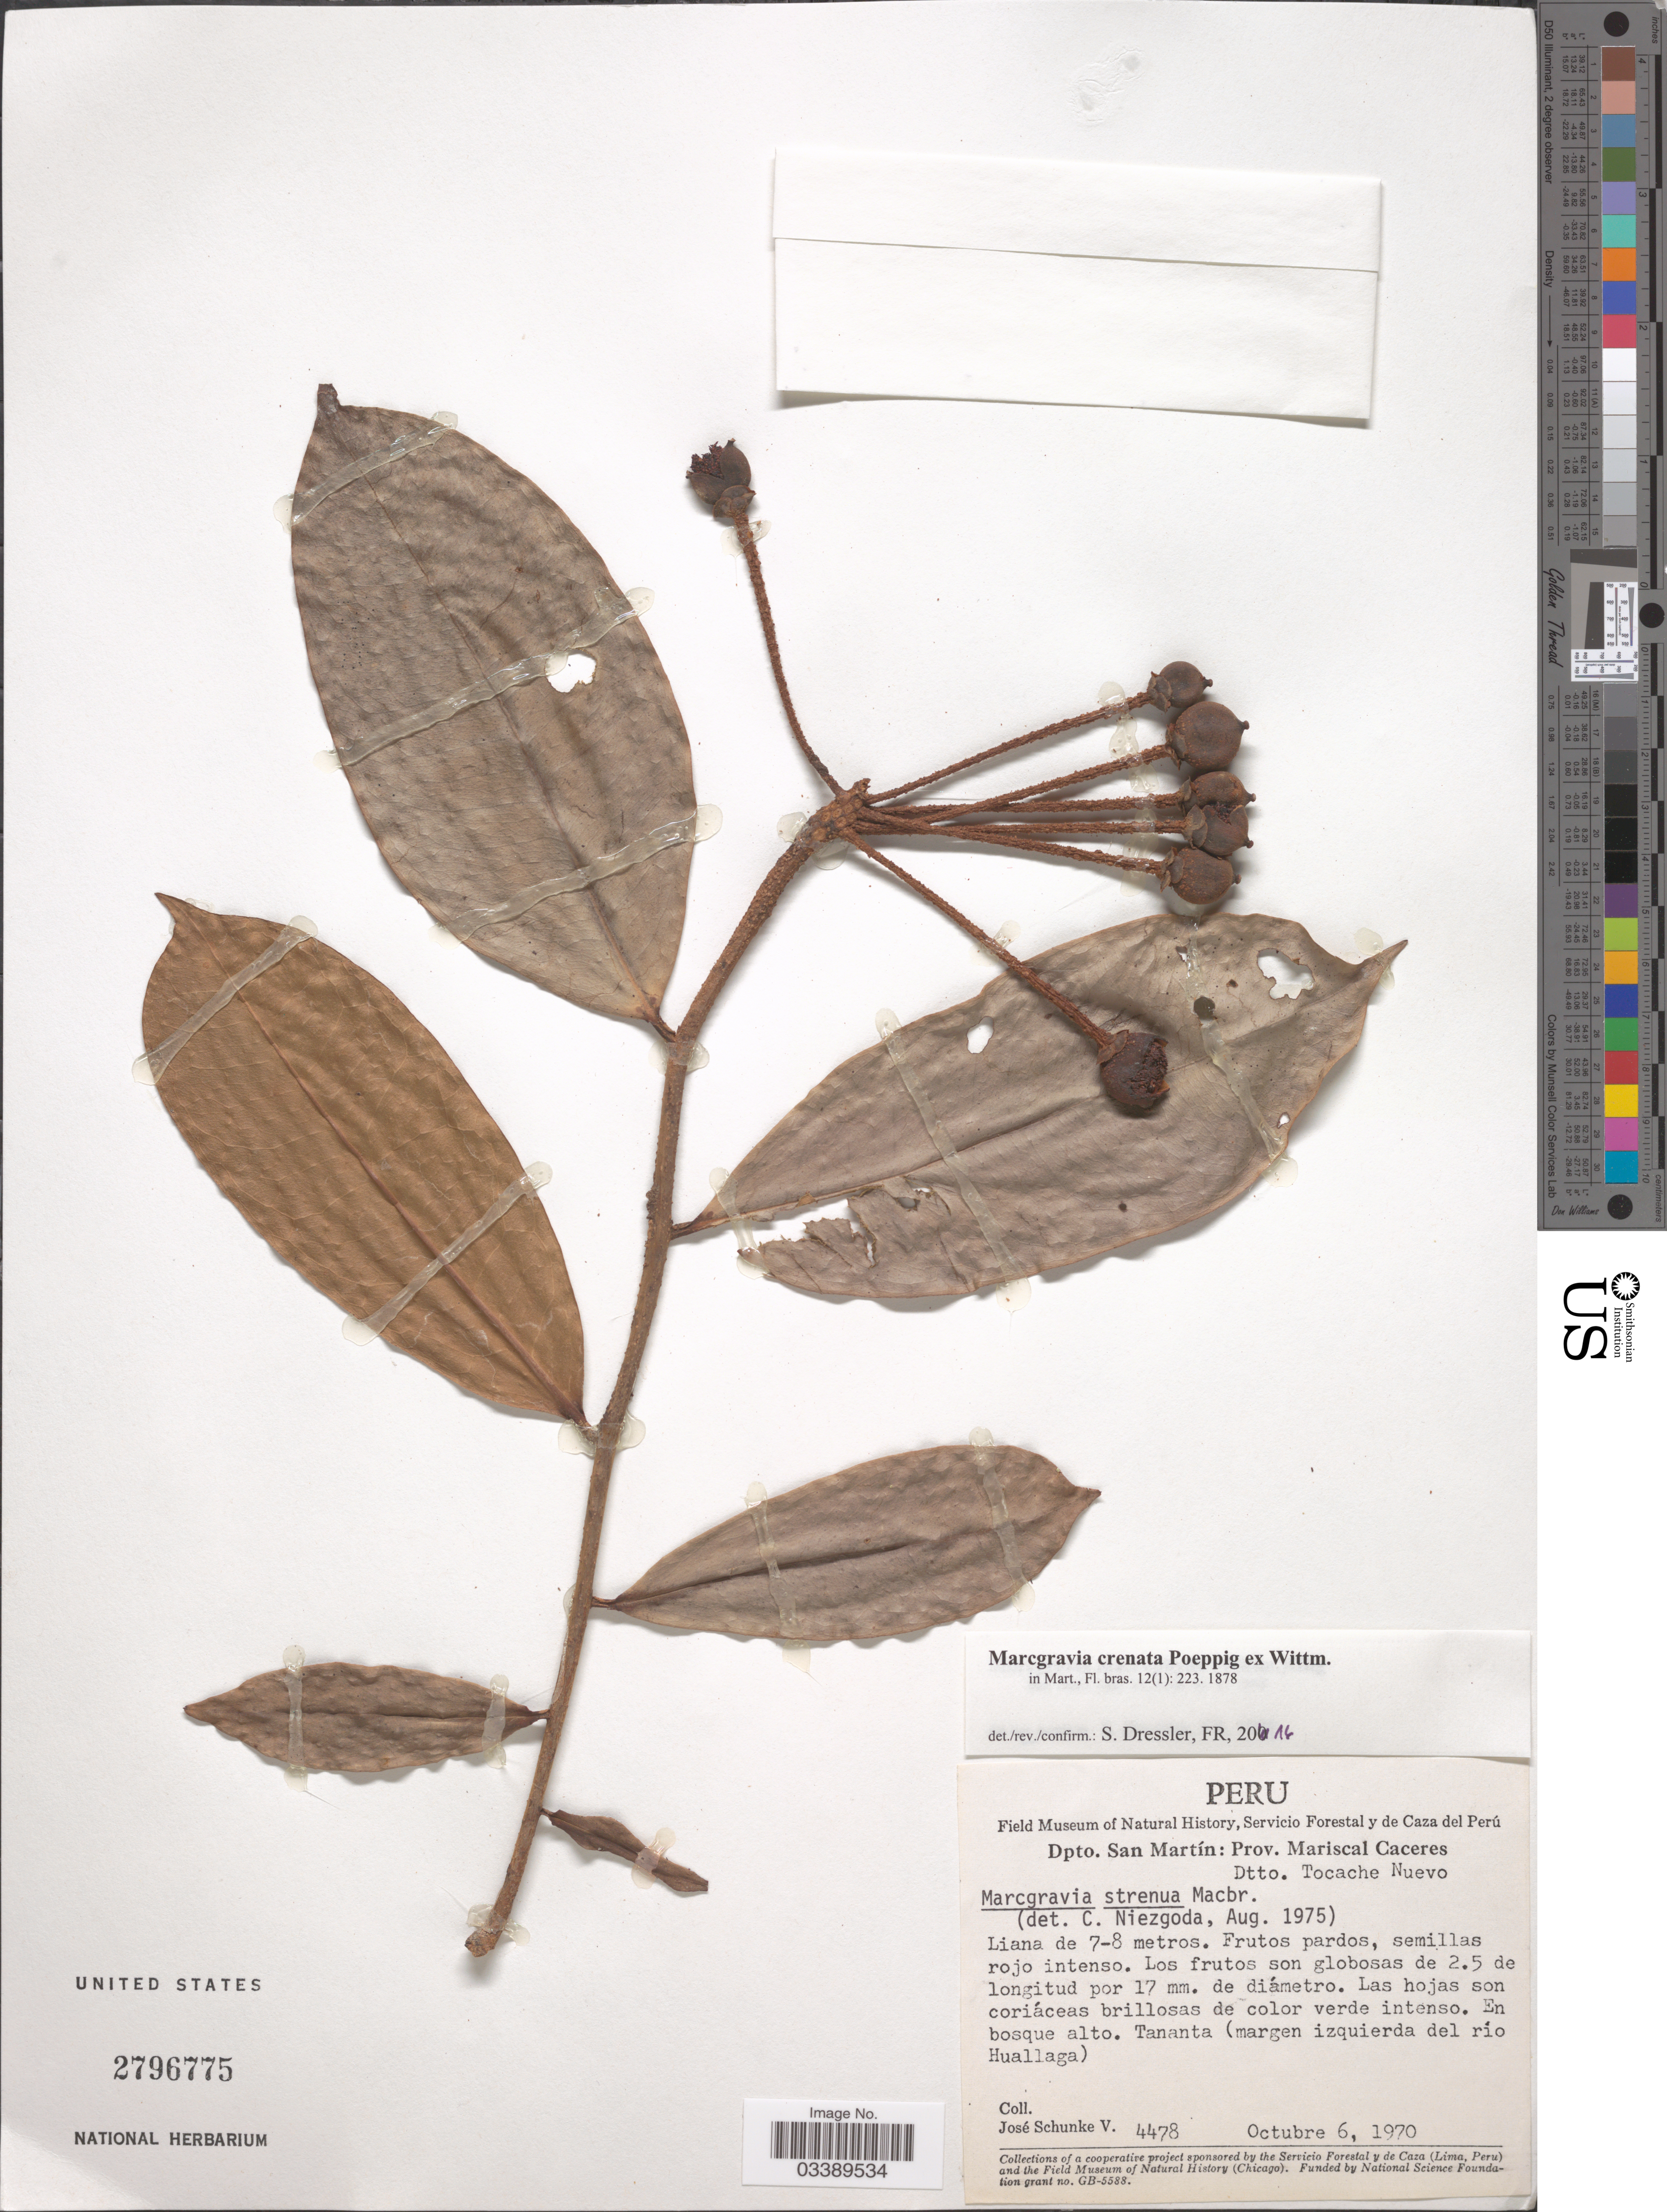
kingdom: Plantae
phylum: Tracheophyta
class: Magnoliopsida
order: Ericales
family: Marcgraviaceae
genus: Marcgravia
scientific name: Marcgravia crenata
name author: Poepp. ex Wittm.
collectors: J. Schunke Vigo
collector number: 4478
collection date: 1970-10-06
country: Peru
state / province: San Martín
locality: Dpto. San Martín: Prov. Mariscal Caceres. Dtto. Tocache Nuevo. Tananta (margen izquierda del río Huallaga).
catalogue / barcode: US 2796775